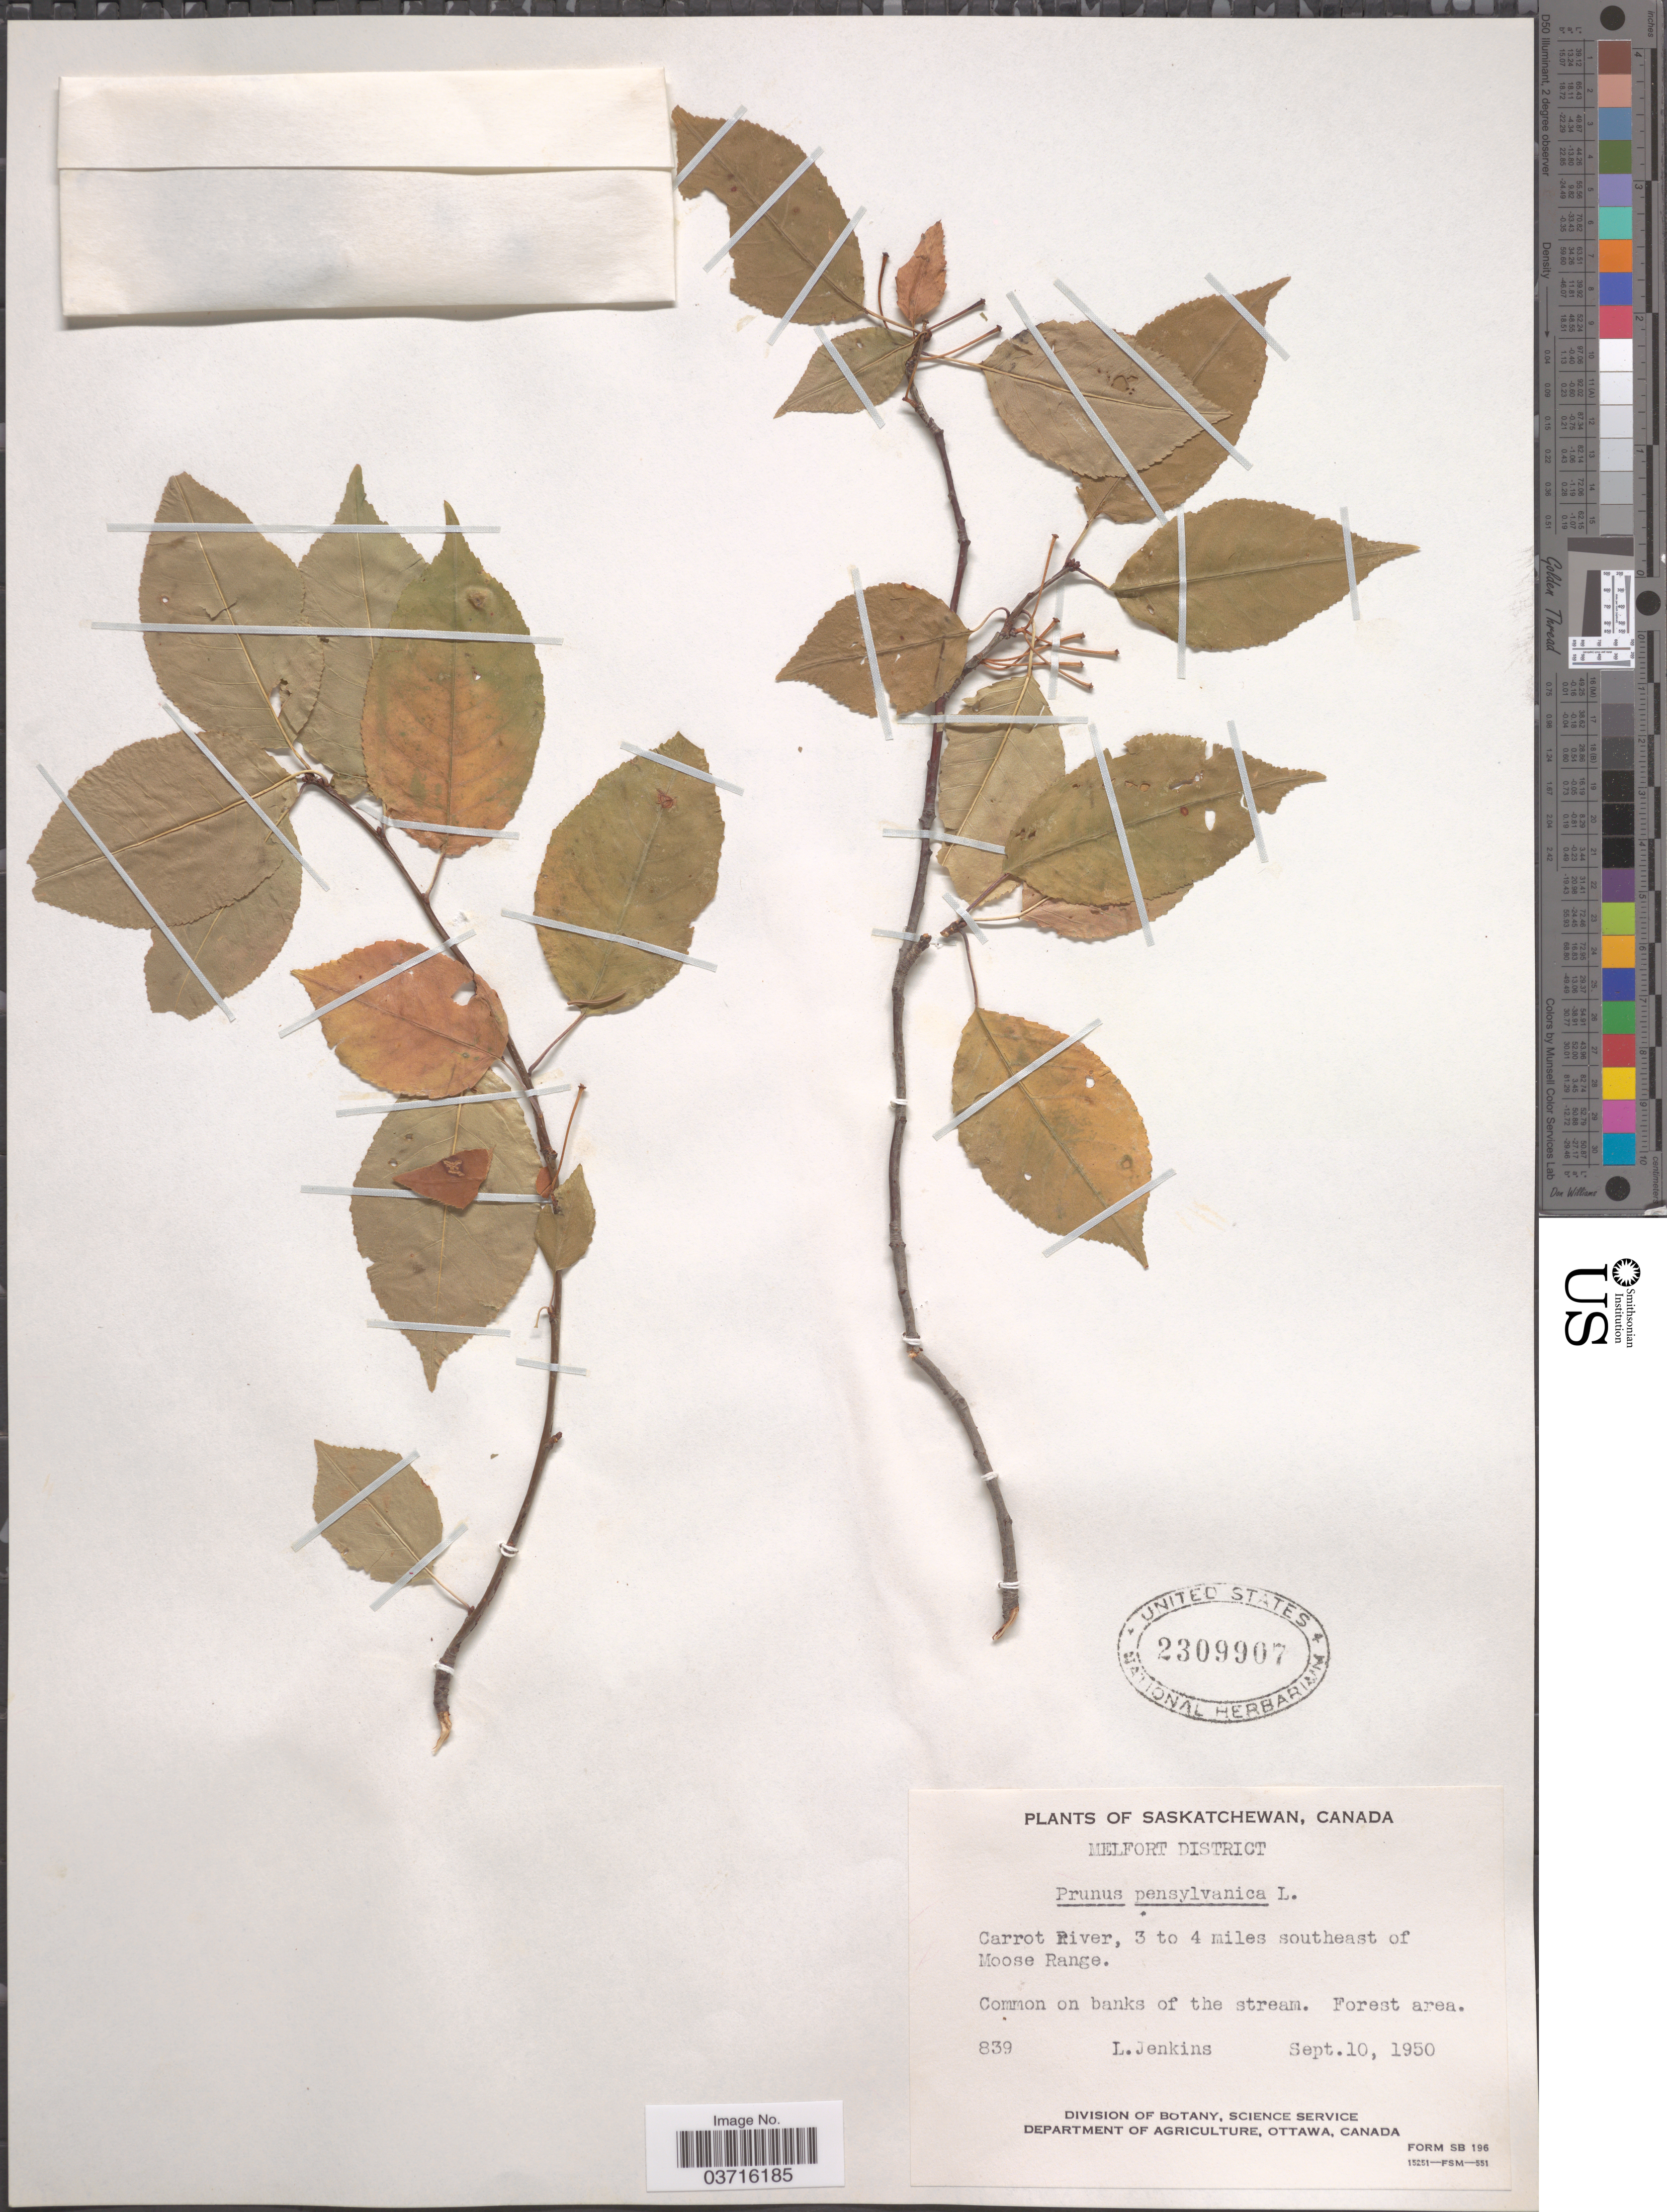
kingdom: Plantae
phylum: Tracheophyta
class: Magnoliopsida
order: Rosales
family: Rosaceae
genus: Prunus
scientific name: Prunus pensylvanica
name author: L. f.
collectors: L. Jenkins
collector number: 839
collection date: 1950-09-10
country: Canada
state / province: Saskatchewan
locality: Melfort District. Carrot River, 3 to 4 miles southeast of Moose Range.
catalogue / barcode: US 2309907